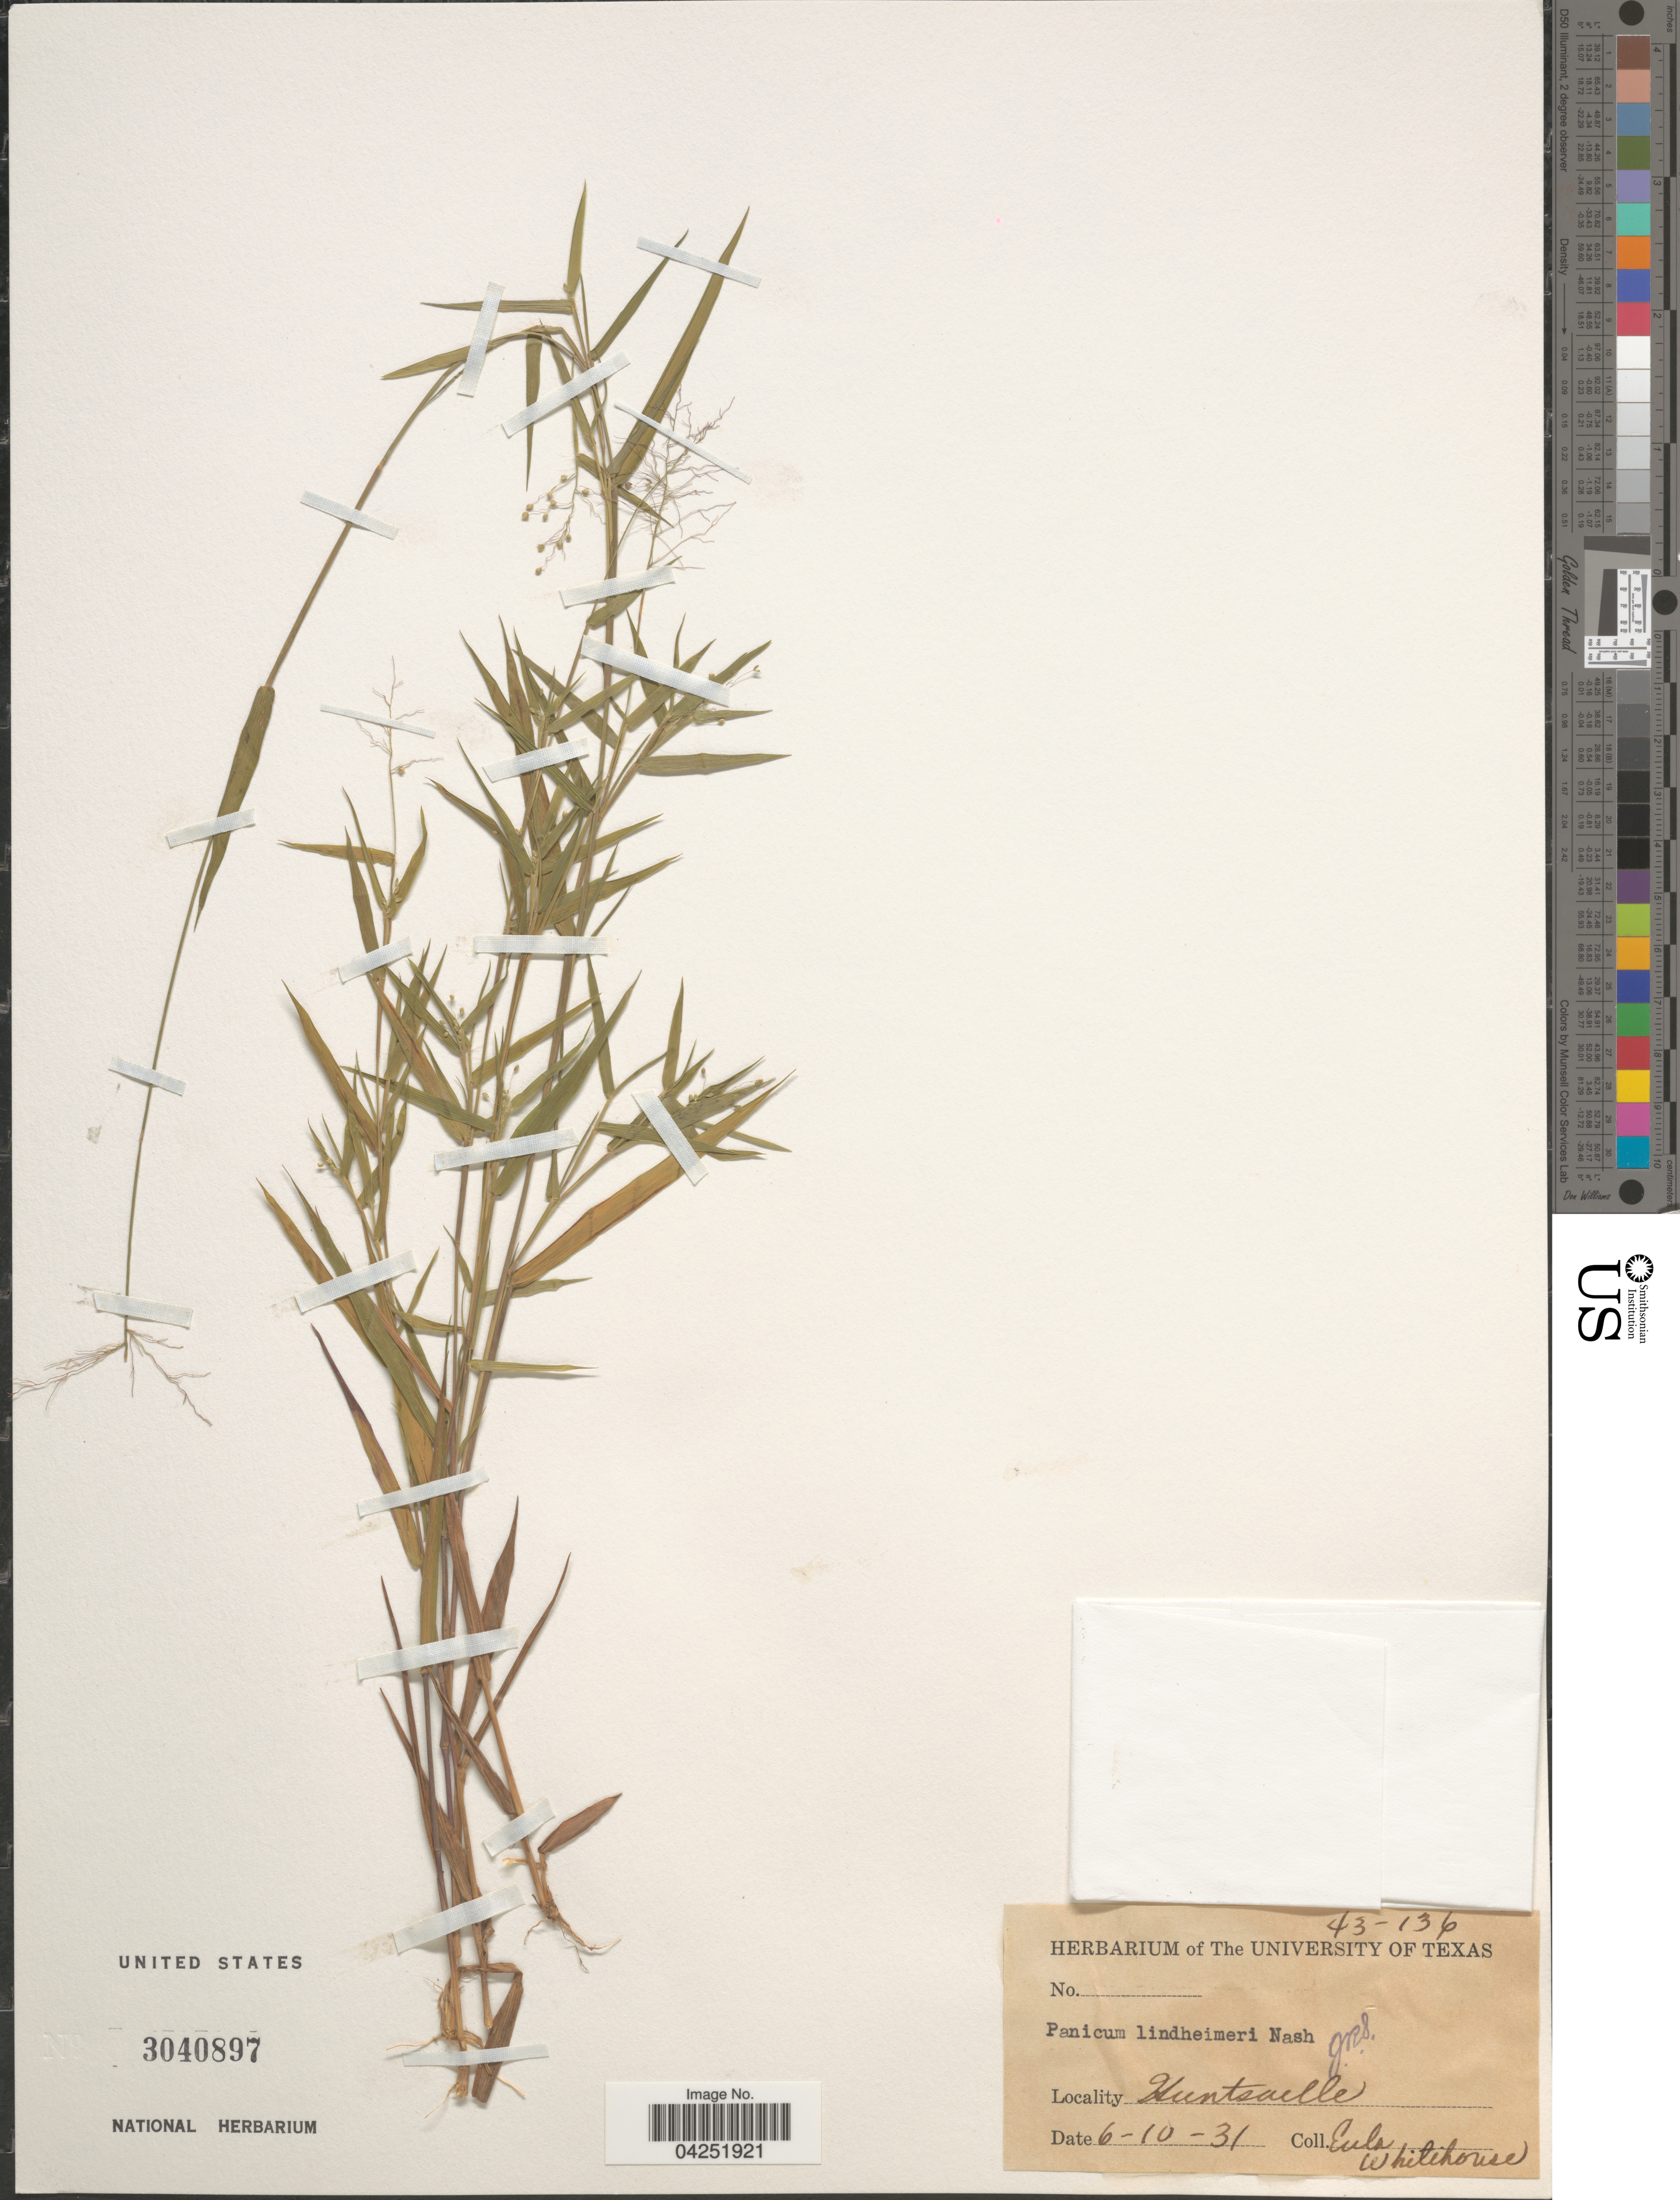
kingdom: Plantae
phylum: Tracheophyta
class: Liliopsida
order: Poales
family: Poaceae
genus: Dichanthelium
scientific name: Dichanthelium acuminatum var. lindheimeri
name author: (Nash) Gould & C.A. Clark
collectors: E. Whitehouse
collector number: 43-136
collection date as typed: Transcribed d/m/y: 10/6/31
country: United States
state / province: Texas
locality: Huntsville.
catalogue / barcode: US 3040897